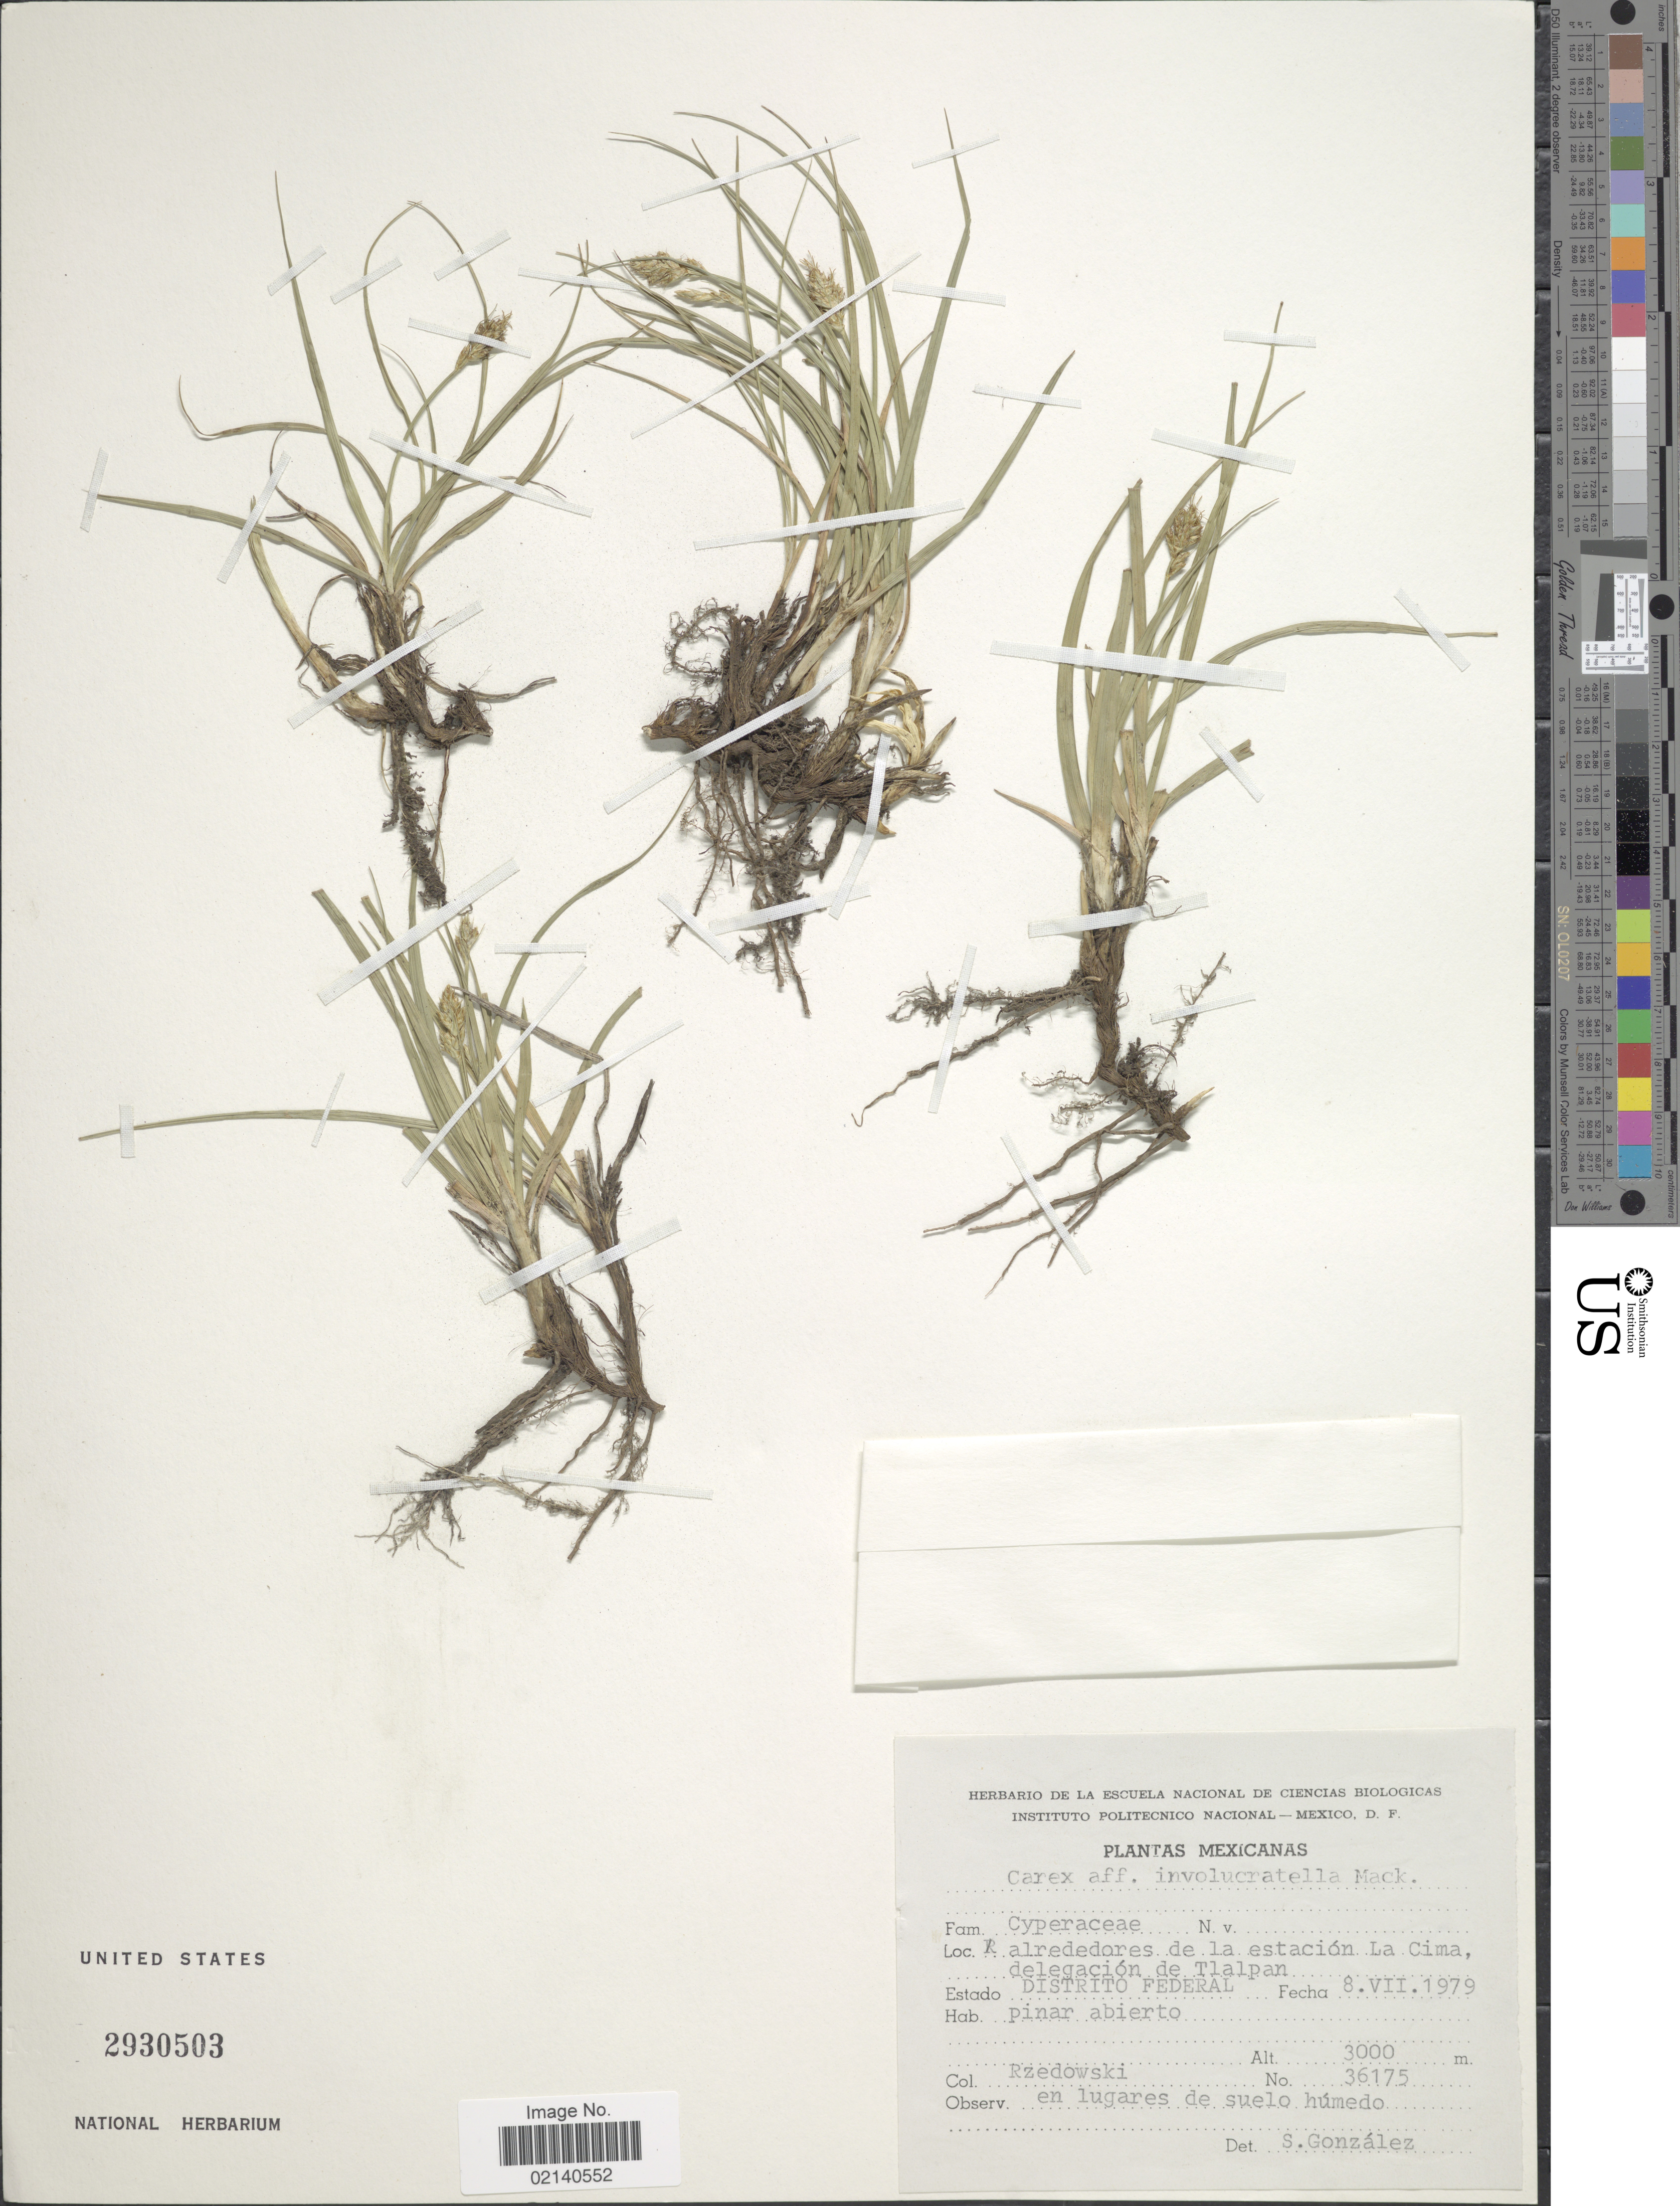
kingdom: Plantae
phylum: Tracheophyta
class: Liliopsida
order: Poales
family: Cyperaceae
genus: Carex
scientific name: Carex sp.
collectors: Rzedowski, --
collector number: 36175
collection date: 1979-07-08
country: Mexico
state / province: Distrito Federal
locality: Mexicanas. Alrededores de la estacion La Cima, delegacion de Tlalpan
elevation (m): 3000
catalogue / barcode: US 2930503